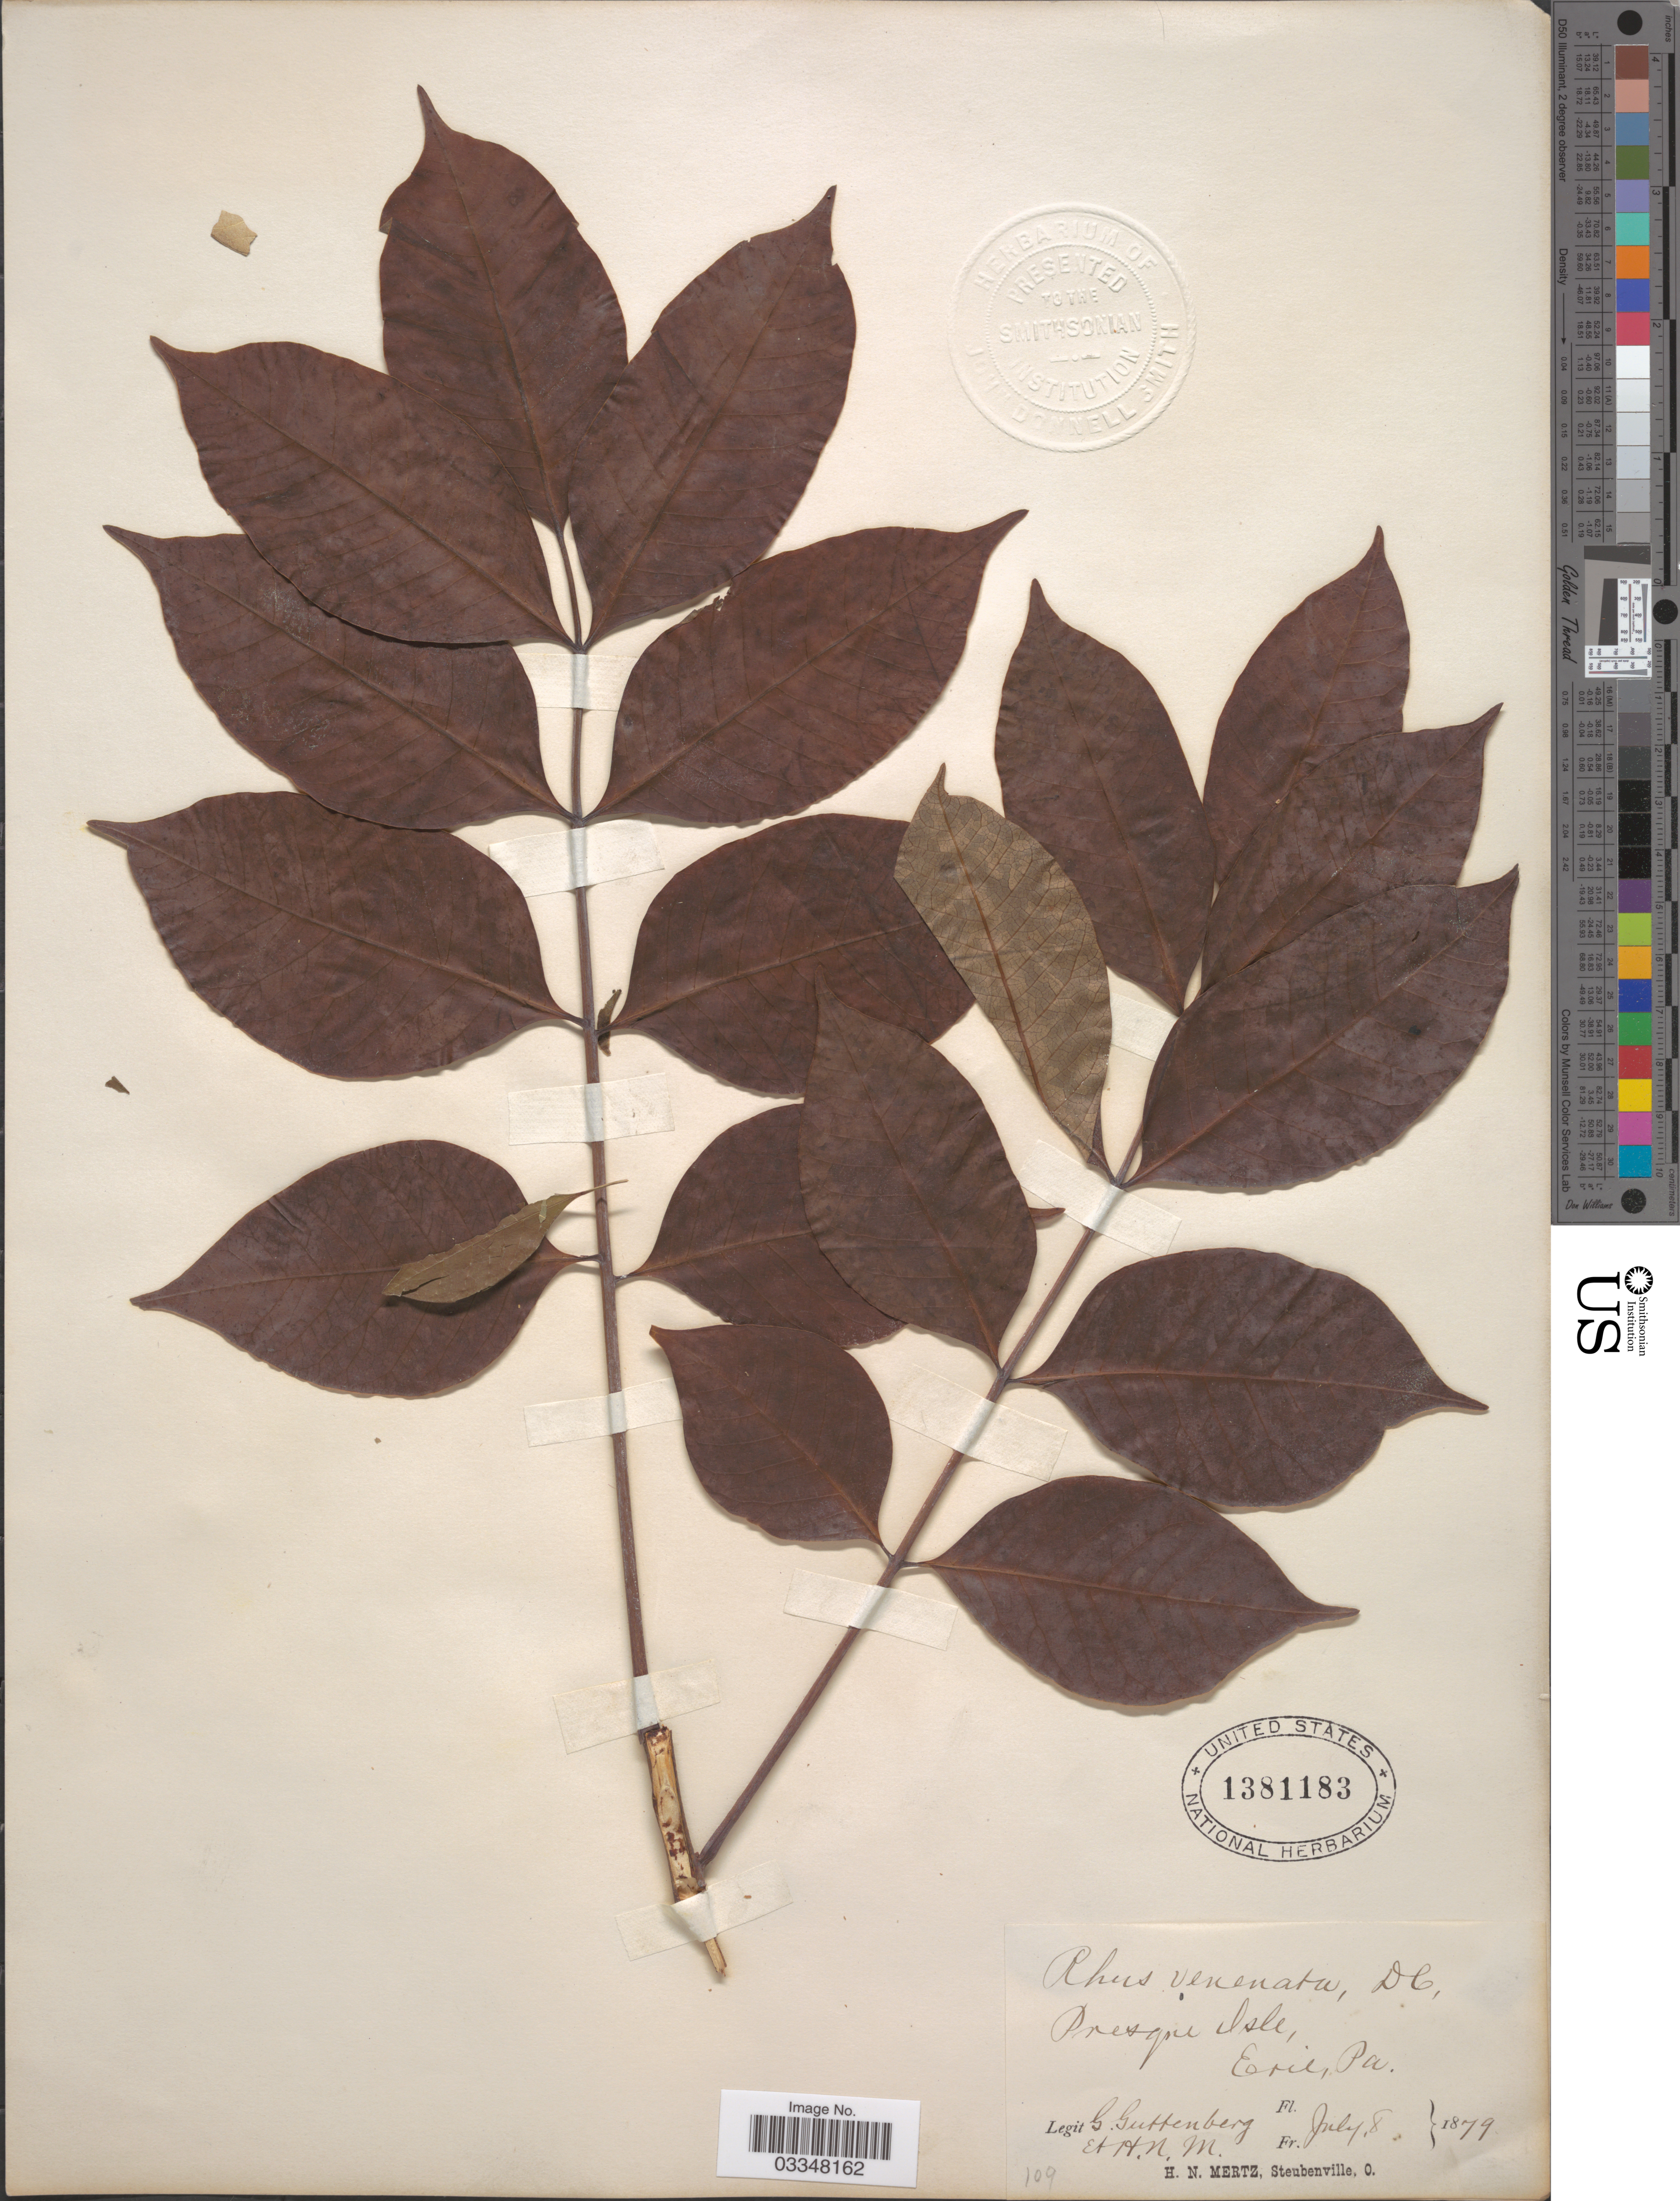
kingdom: Plantae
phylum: Tracheophyta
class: Magnoliopsida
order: Sapindales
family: Anacardiaceae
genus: Toxicodendron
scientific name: Toxicodendron vernix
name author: (L.) Kuntze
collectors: G. Guttenberg & H. Mertz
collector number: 109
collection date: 1879-07-08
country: United States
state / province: Pennsylvania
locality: Presque Isle, Erie Co.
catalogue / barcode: US 1381183